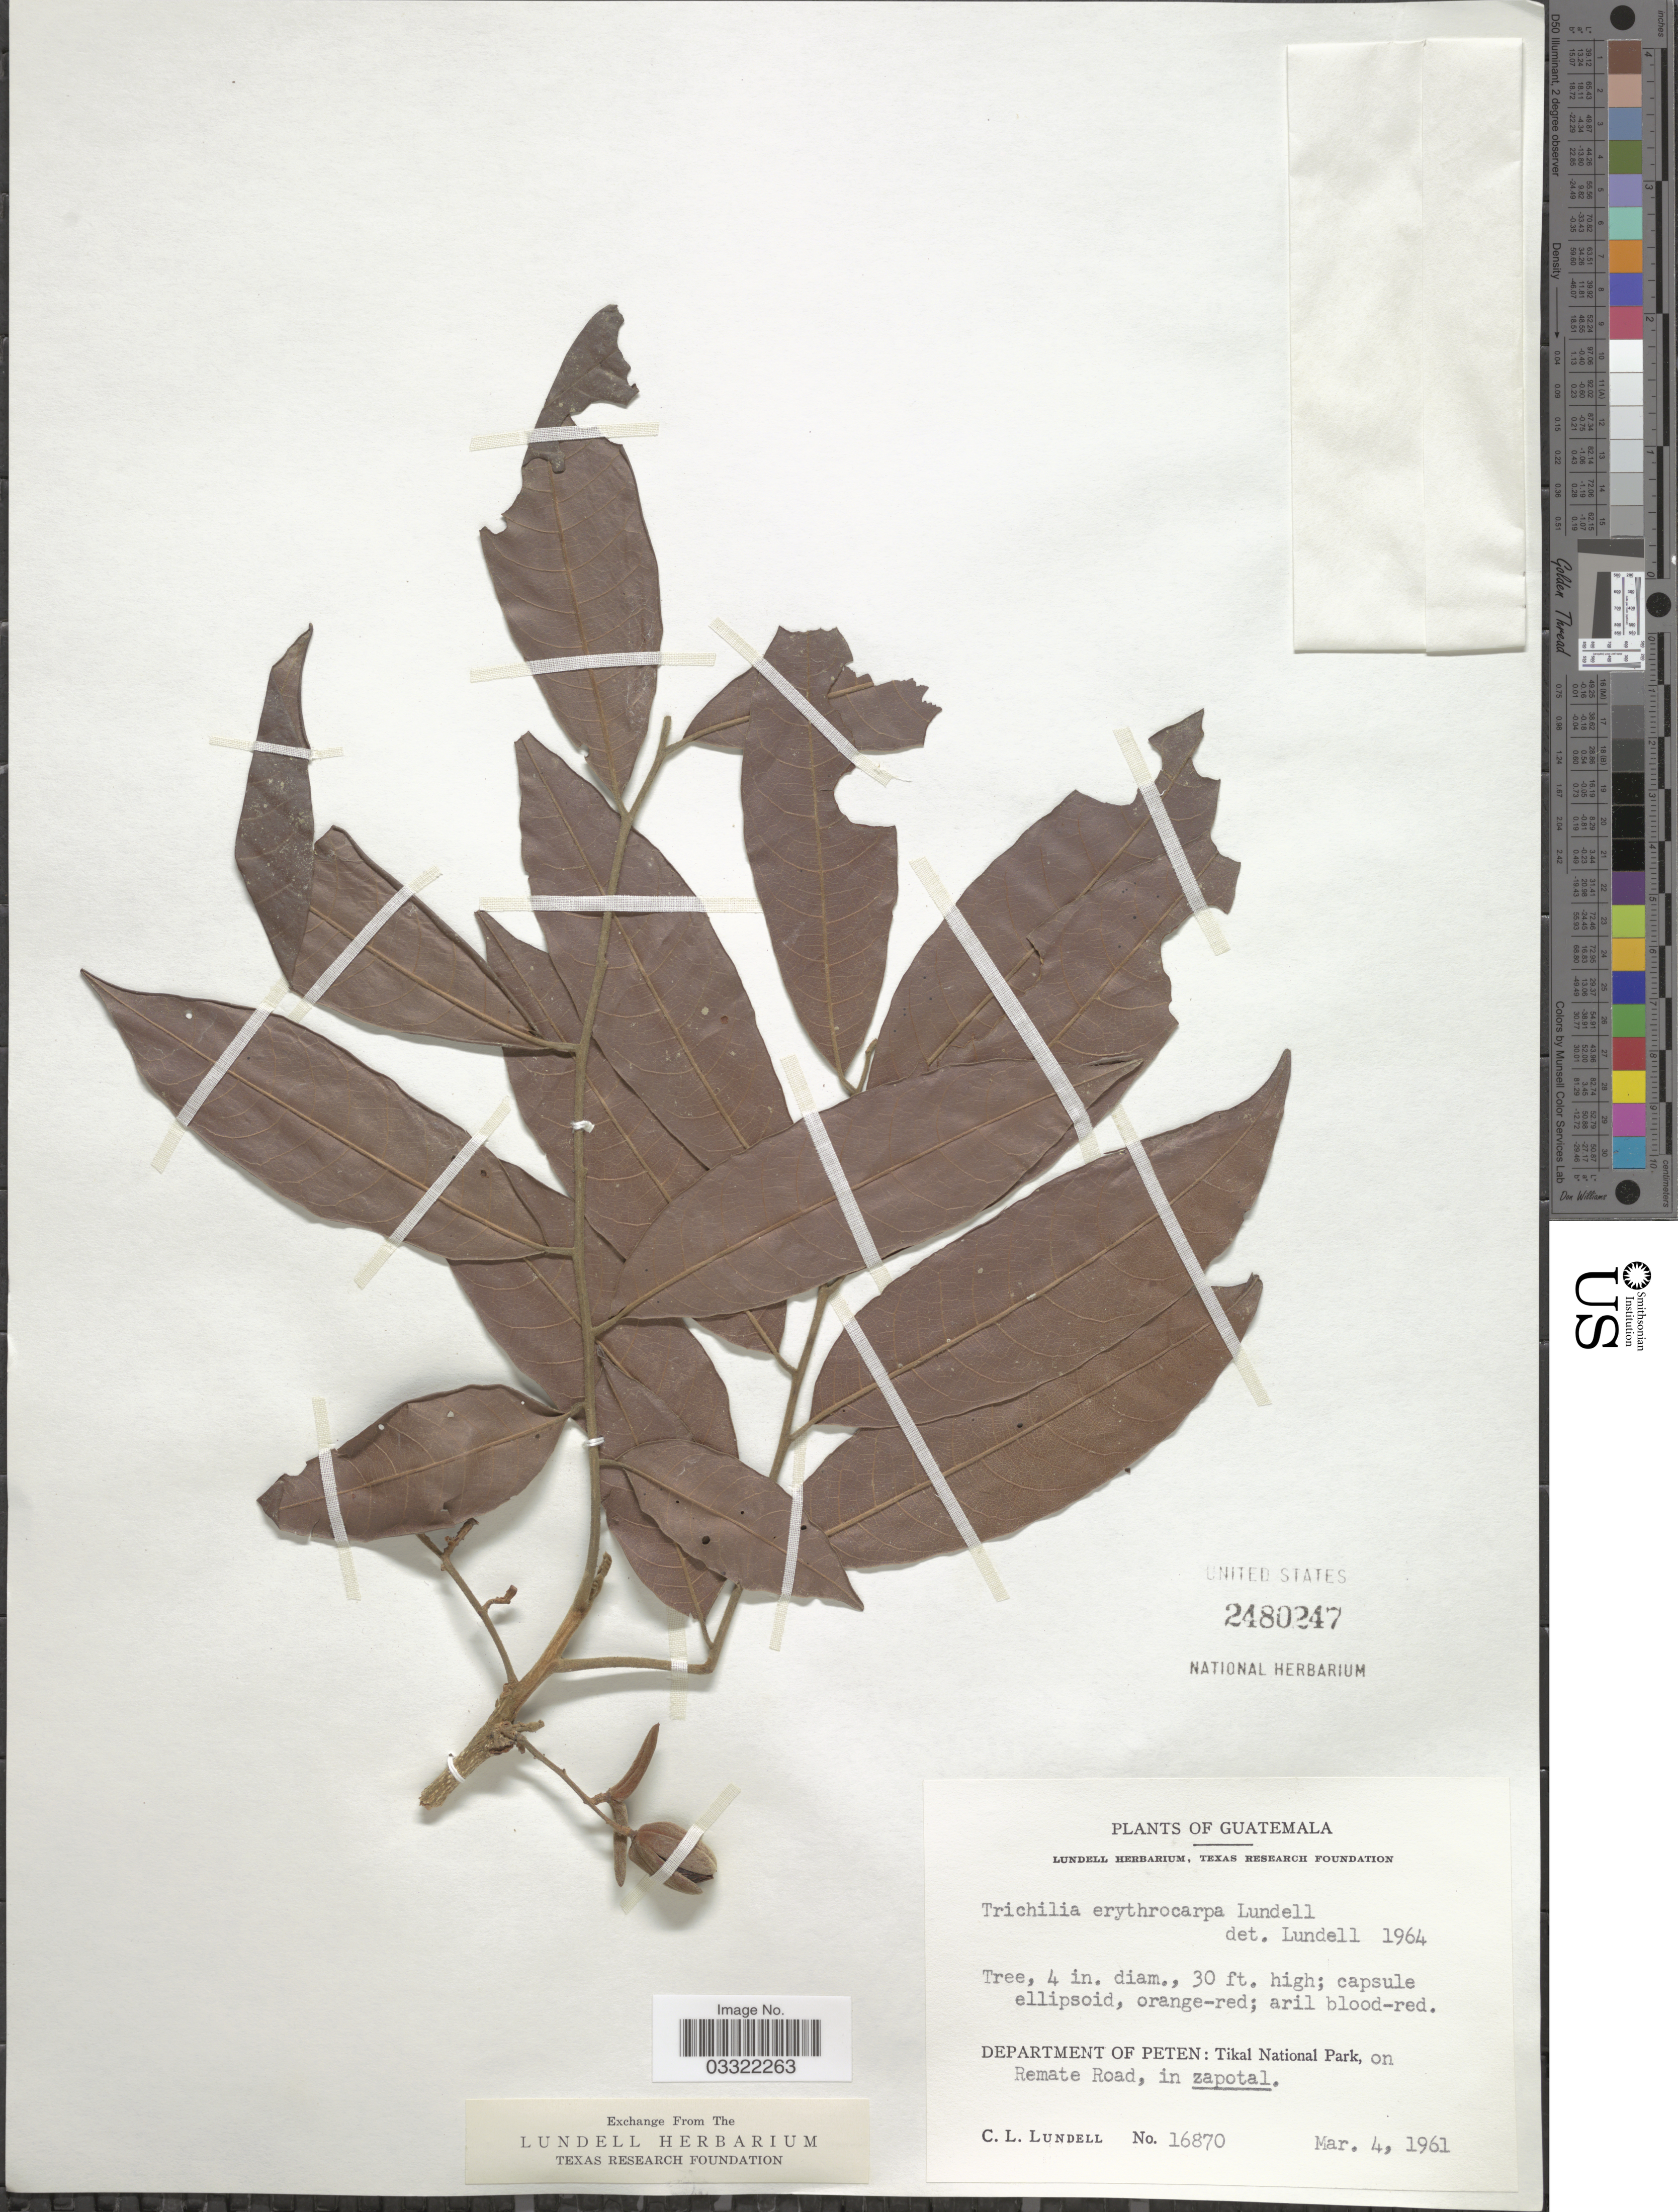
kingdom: Plantae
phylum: Tracheophyta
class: Magnoliopsida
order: Sapindales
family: Meliaceae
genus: Trichilia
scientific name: Trichilia erythrocarpa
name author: Lundell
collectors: C. L. Lundell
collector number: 16870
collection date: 1961-03-04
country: Guatemala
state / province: El Petén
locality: Department of Peten: Tikal National Park, on Remate Road, in zapotal.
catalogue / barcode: US 2480247